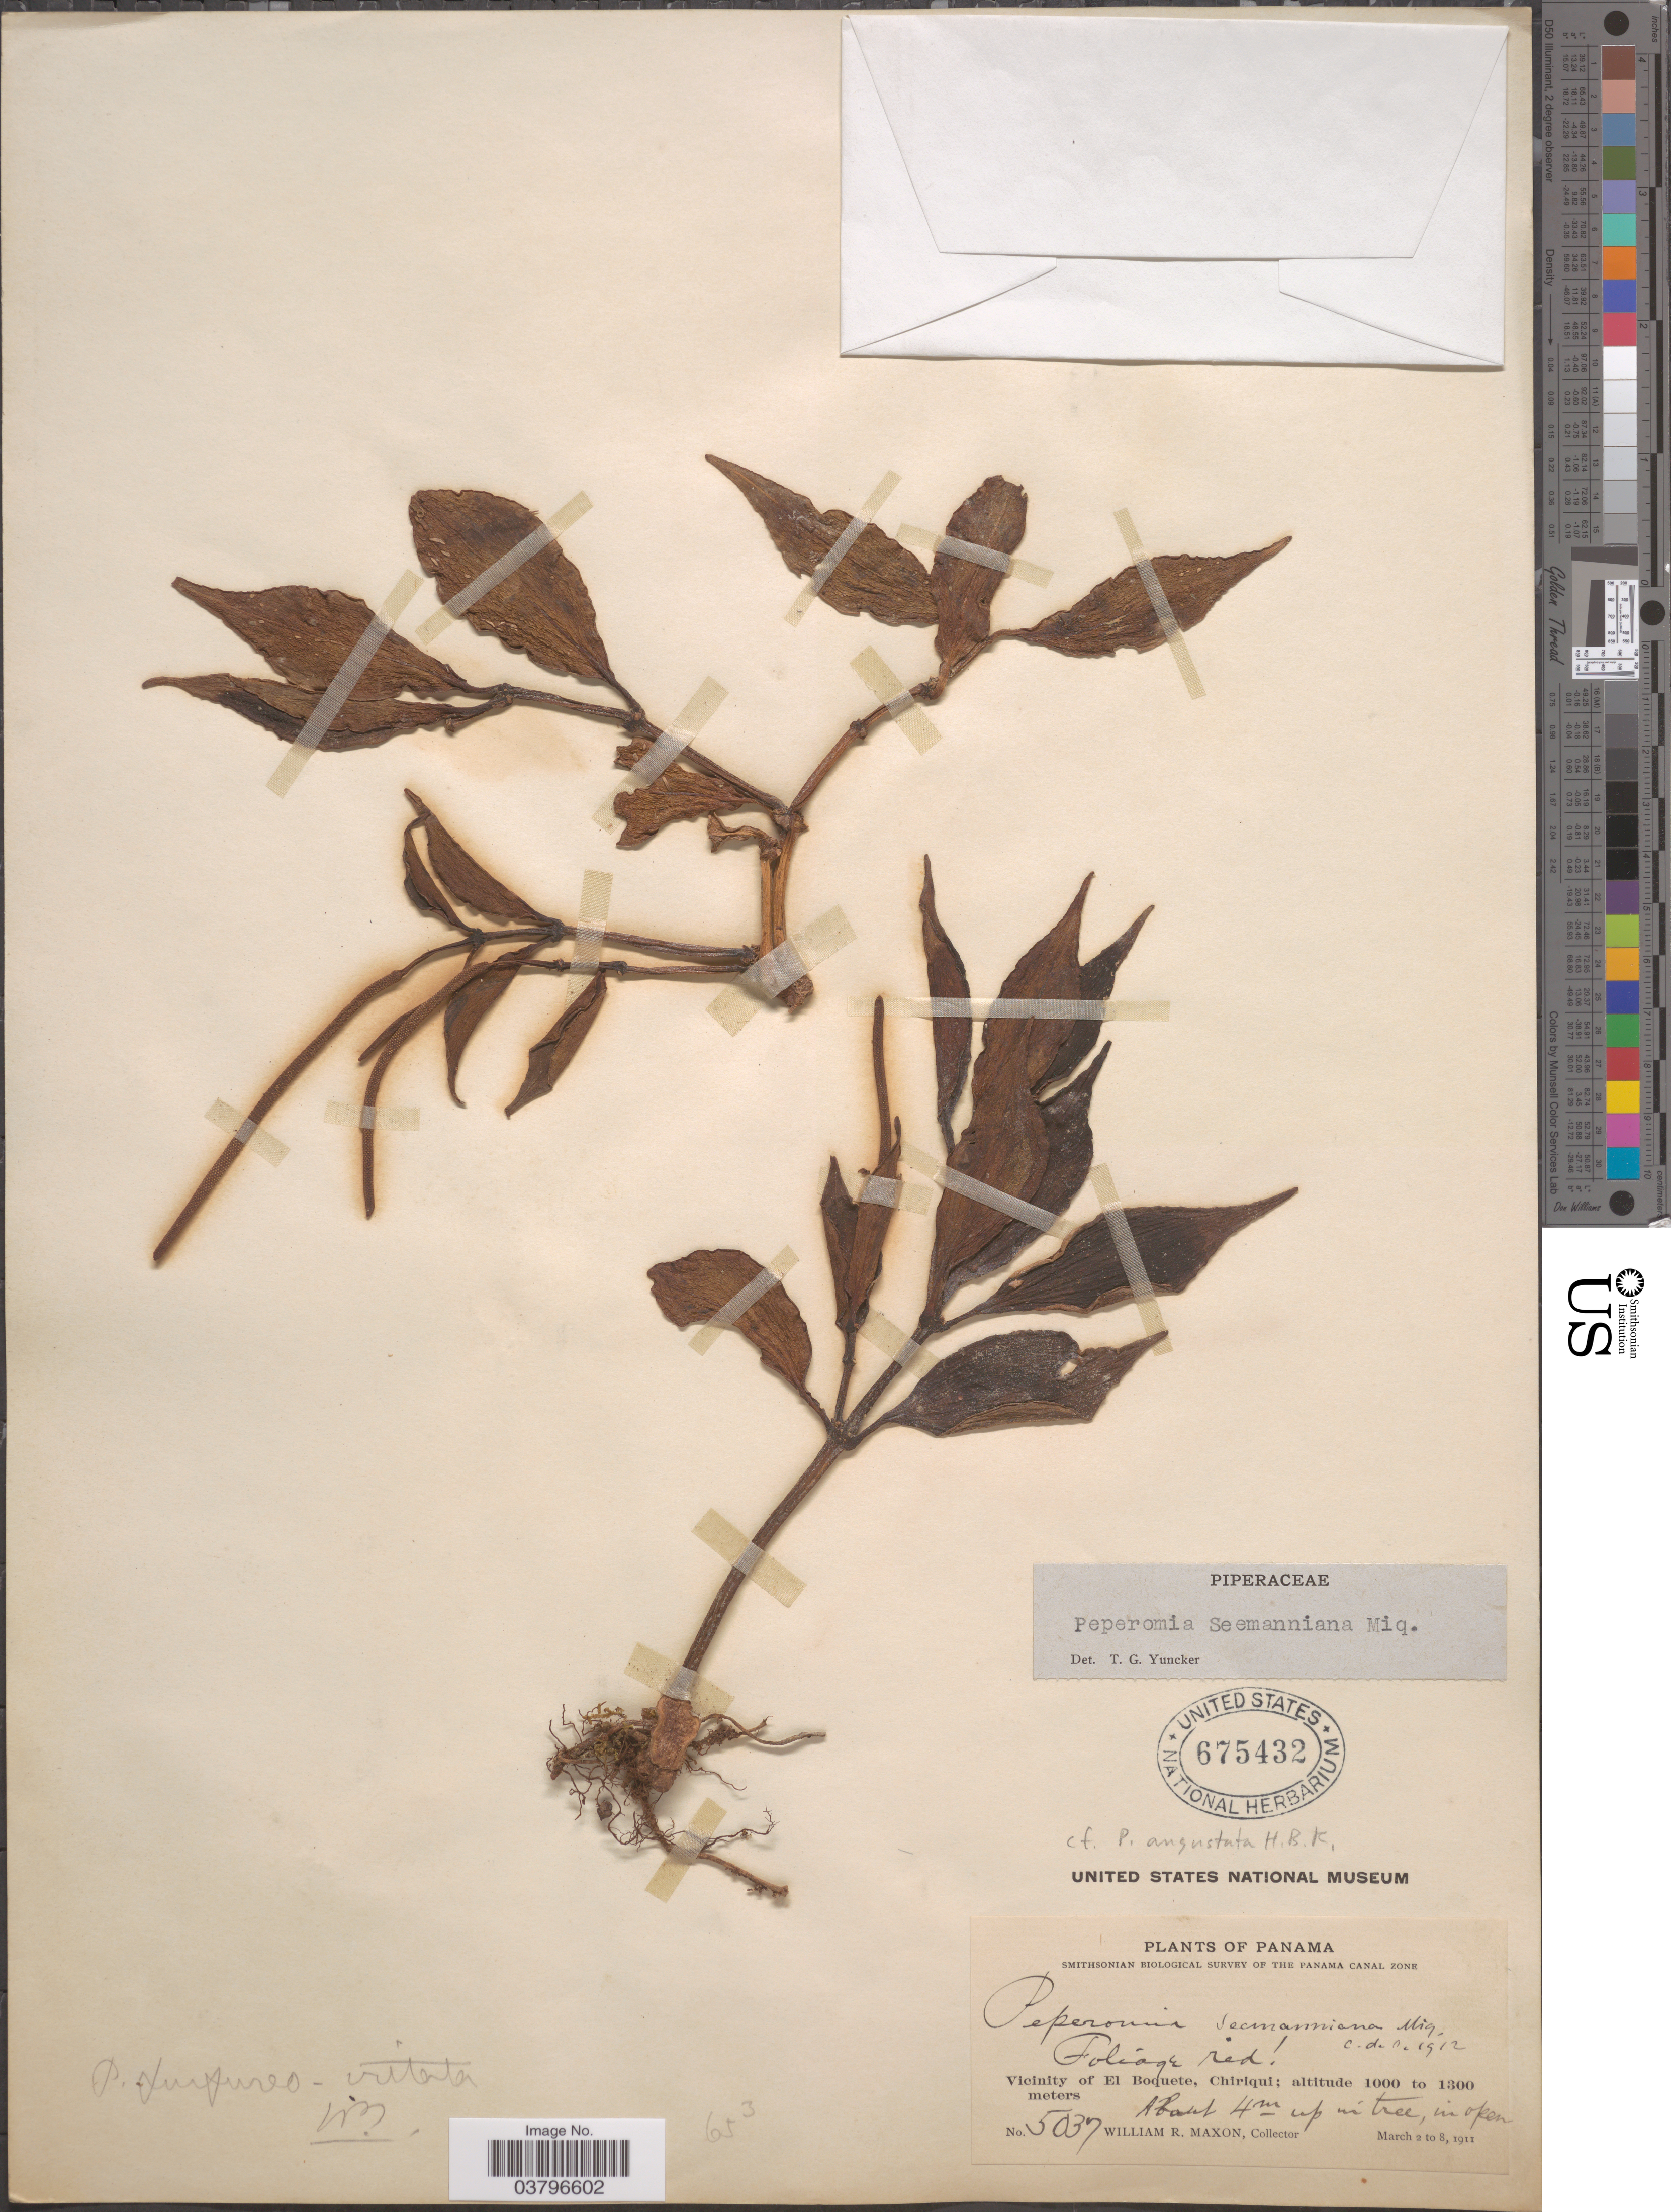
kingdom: Plantae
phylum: Tracheophyta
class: Magnoliopsida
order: Piperales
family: Piperaceae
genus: Peperomia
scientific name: Peperomia seemanniana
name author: Miq.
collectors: W. R. Maxon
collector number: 5037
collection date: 1911-03-02/1911-03-08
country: Panama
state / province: Chiriqui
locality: Vicinity of El Boquete.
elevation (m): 1000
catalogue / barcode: US 675432